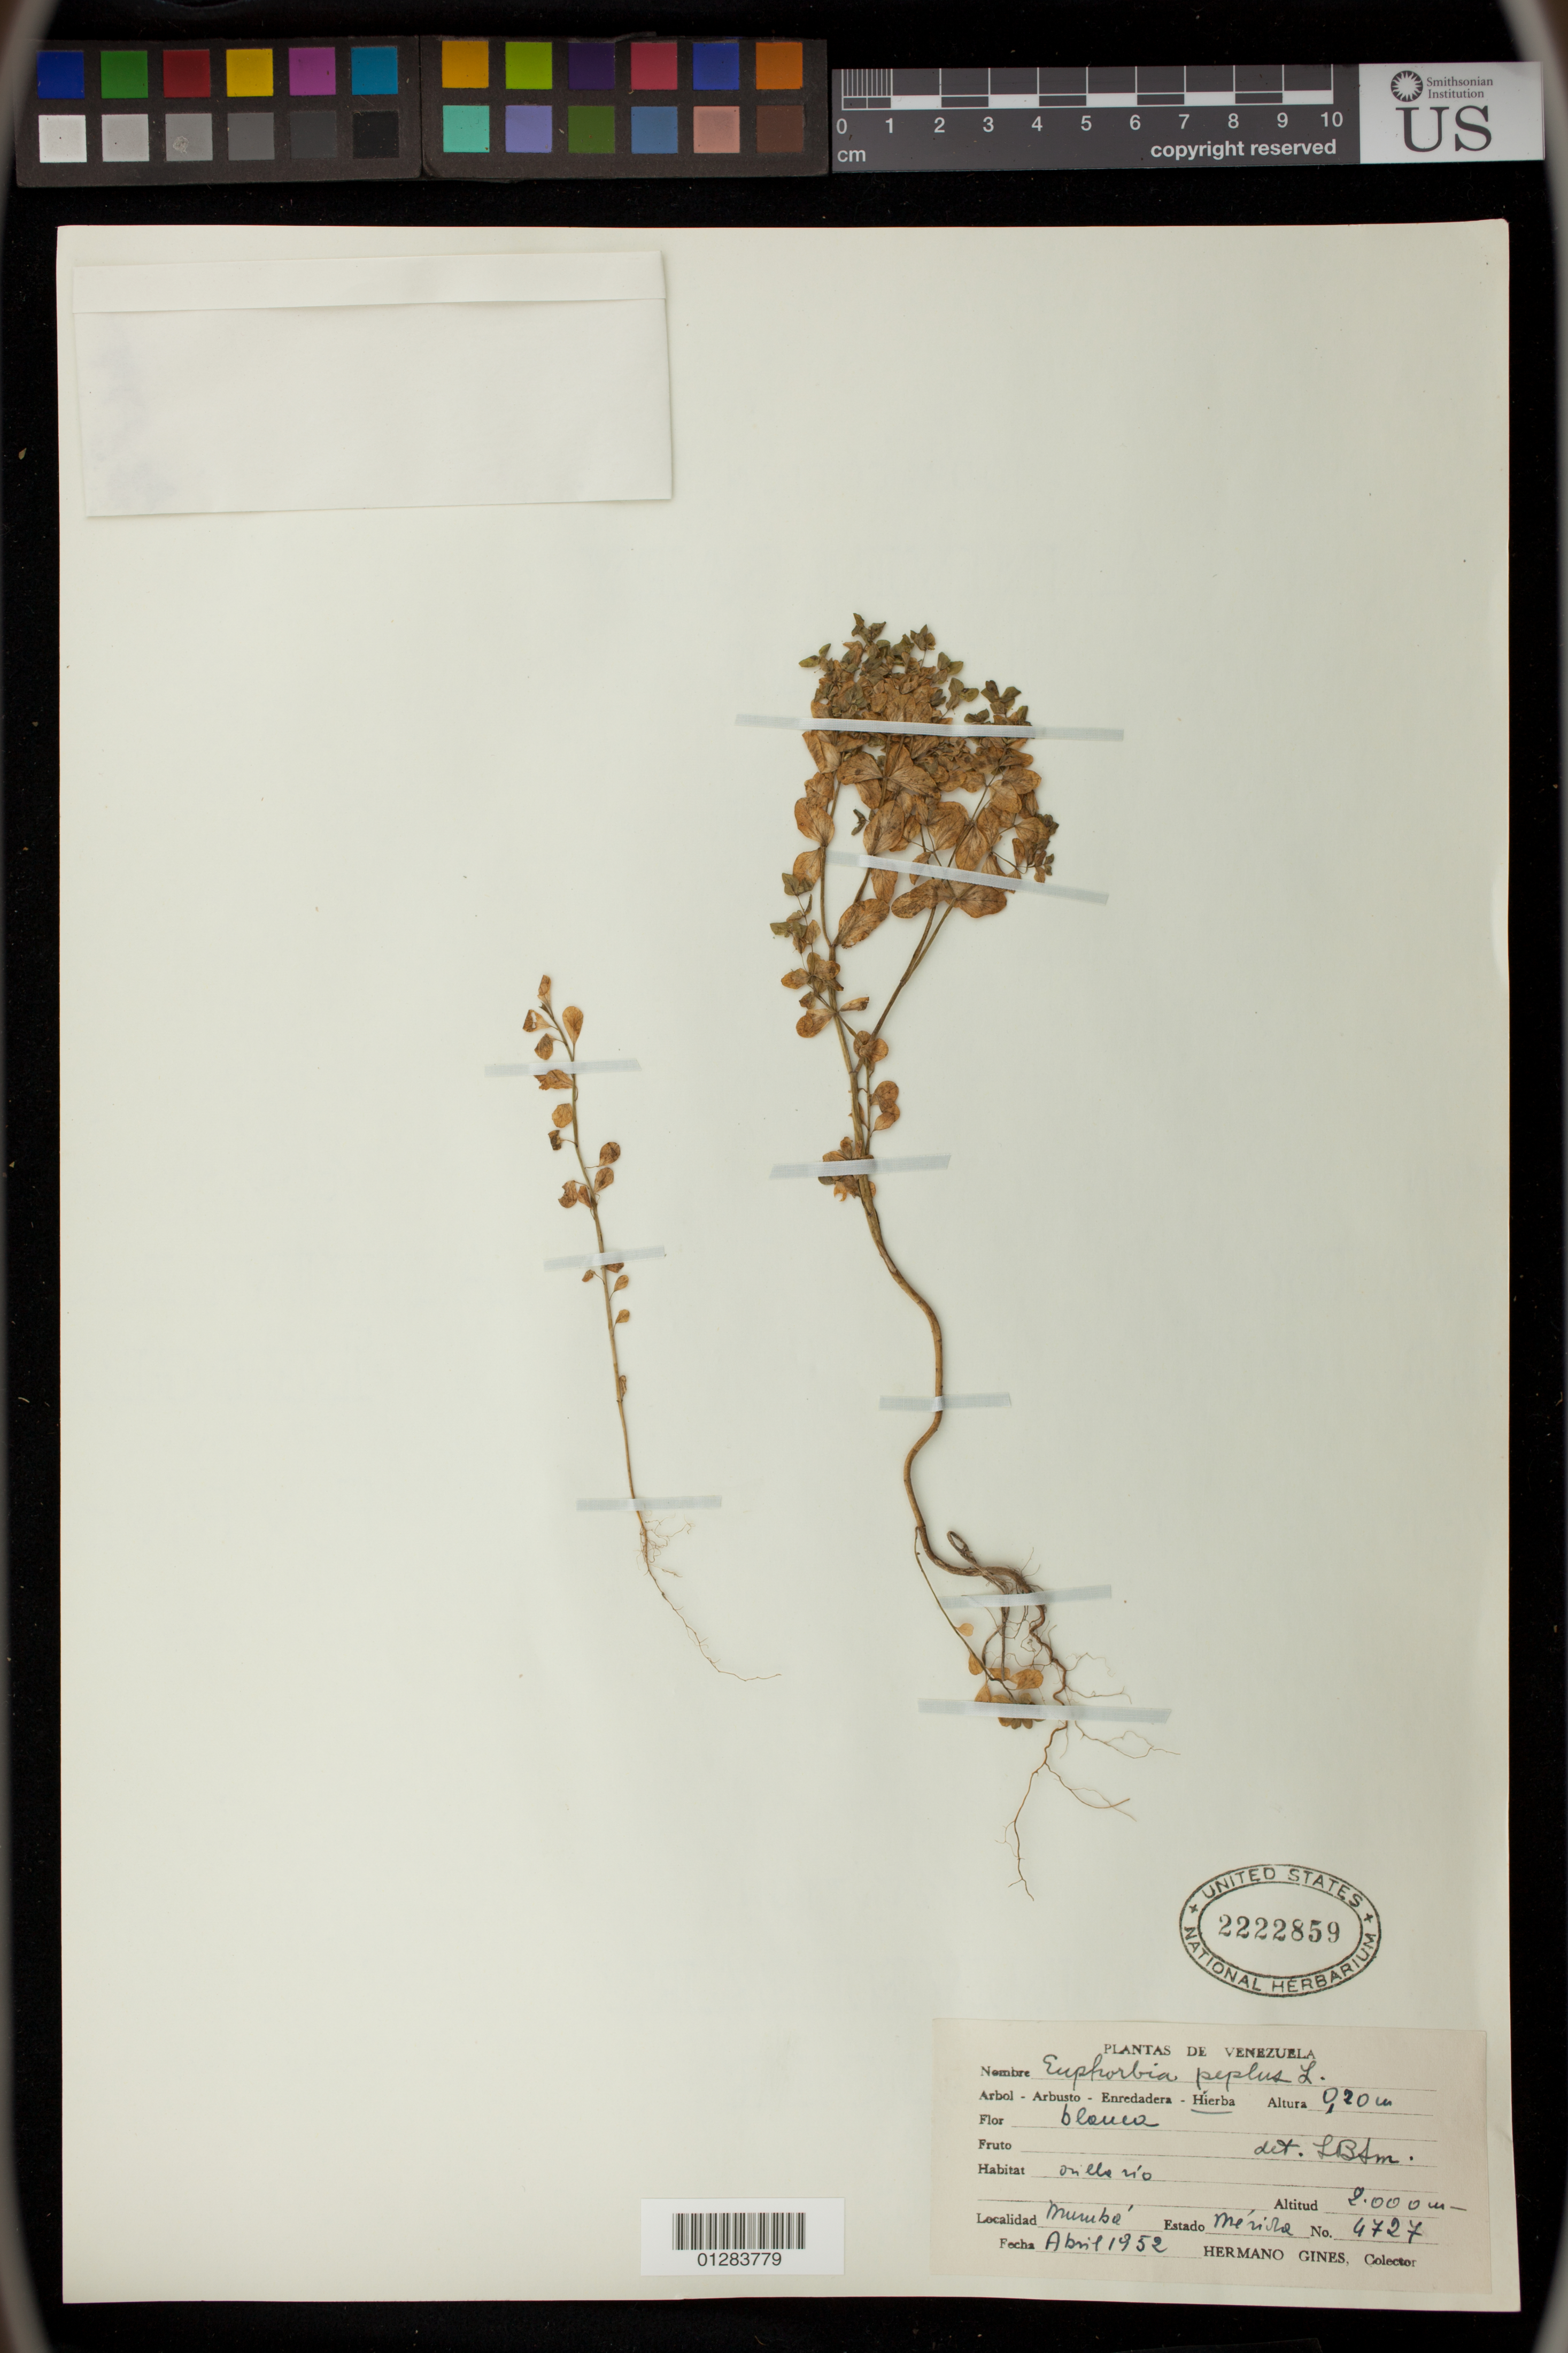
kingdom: Plantae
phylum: Tracheophyta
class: Magnoliopsida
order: Malpighiales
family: Euphorbiaceae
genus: Euphorbia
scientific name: Euphorbia peplus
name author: L.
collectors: H. Gines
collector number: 6727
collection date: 1952-04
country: Venezuela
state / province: Mérida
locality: Murube [sp?]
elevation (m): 2000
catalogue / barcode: US 2222859